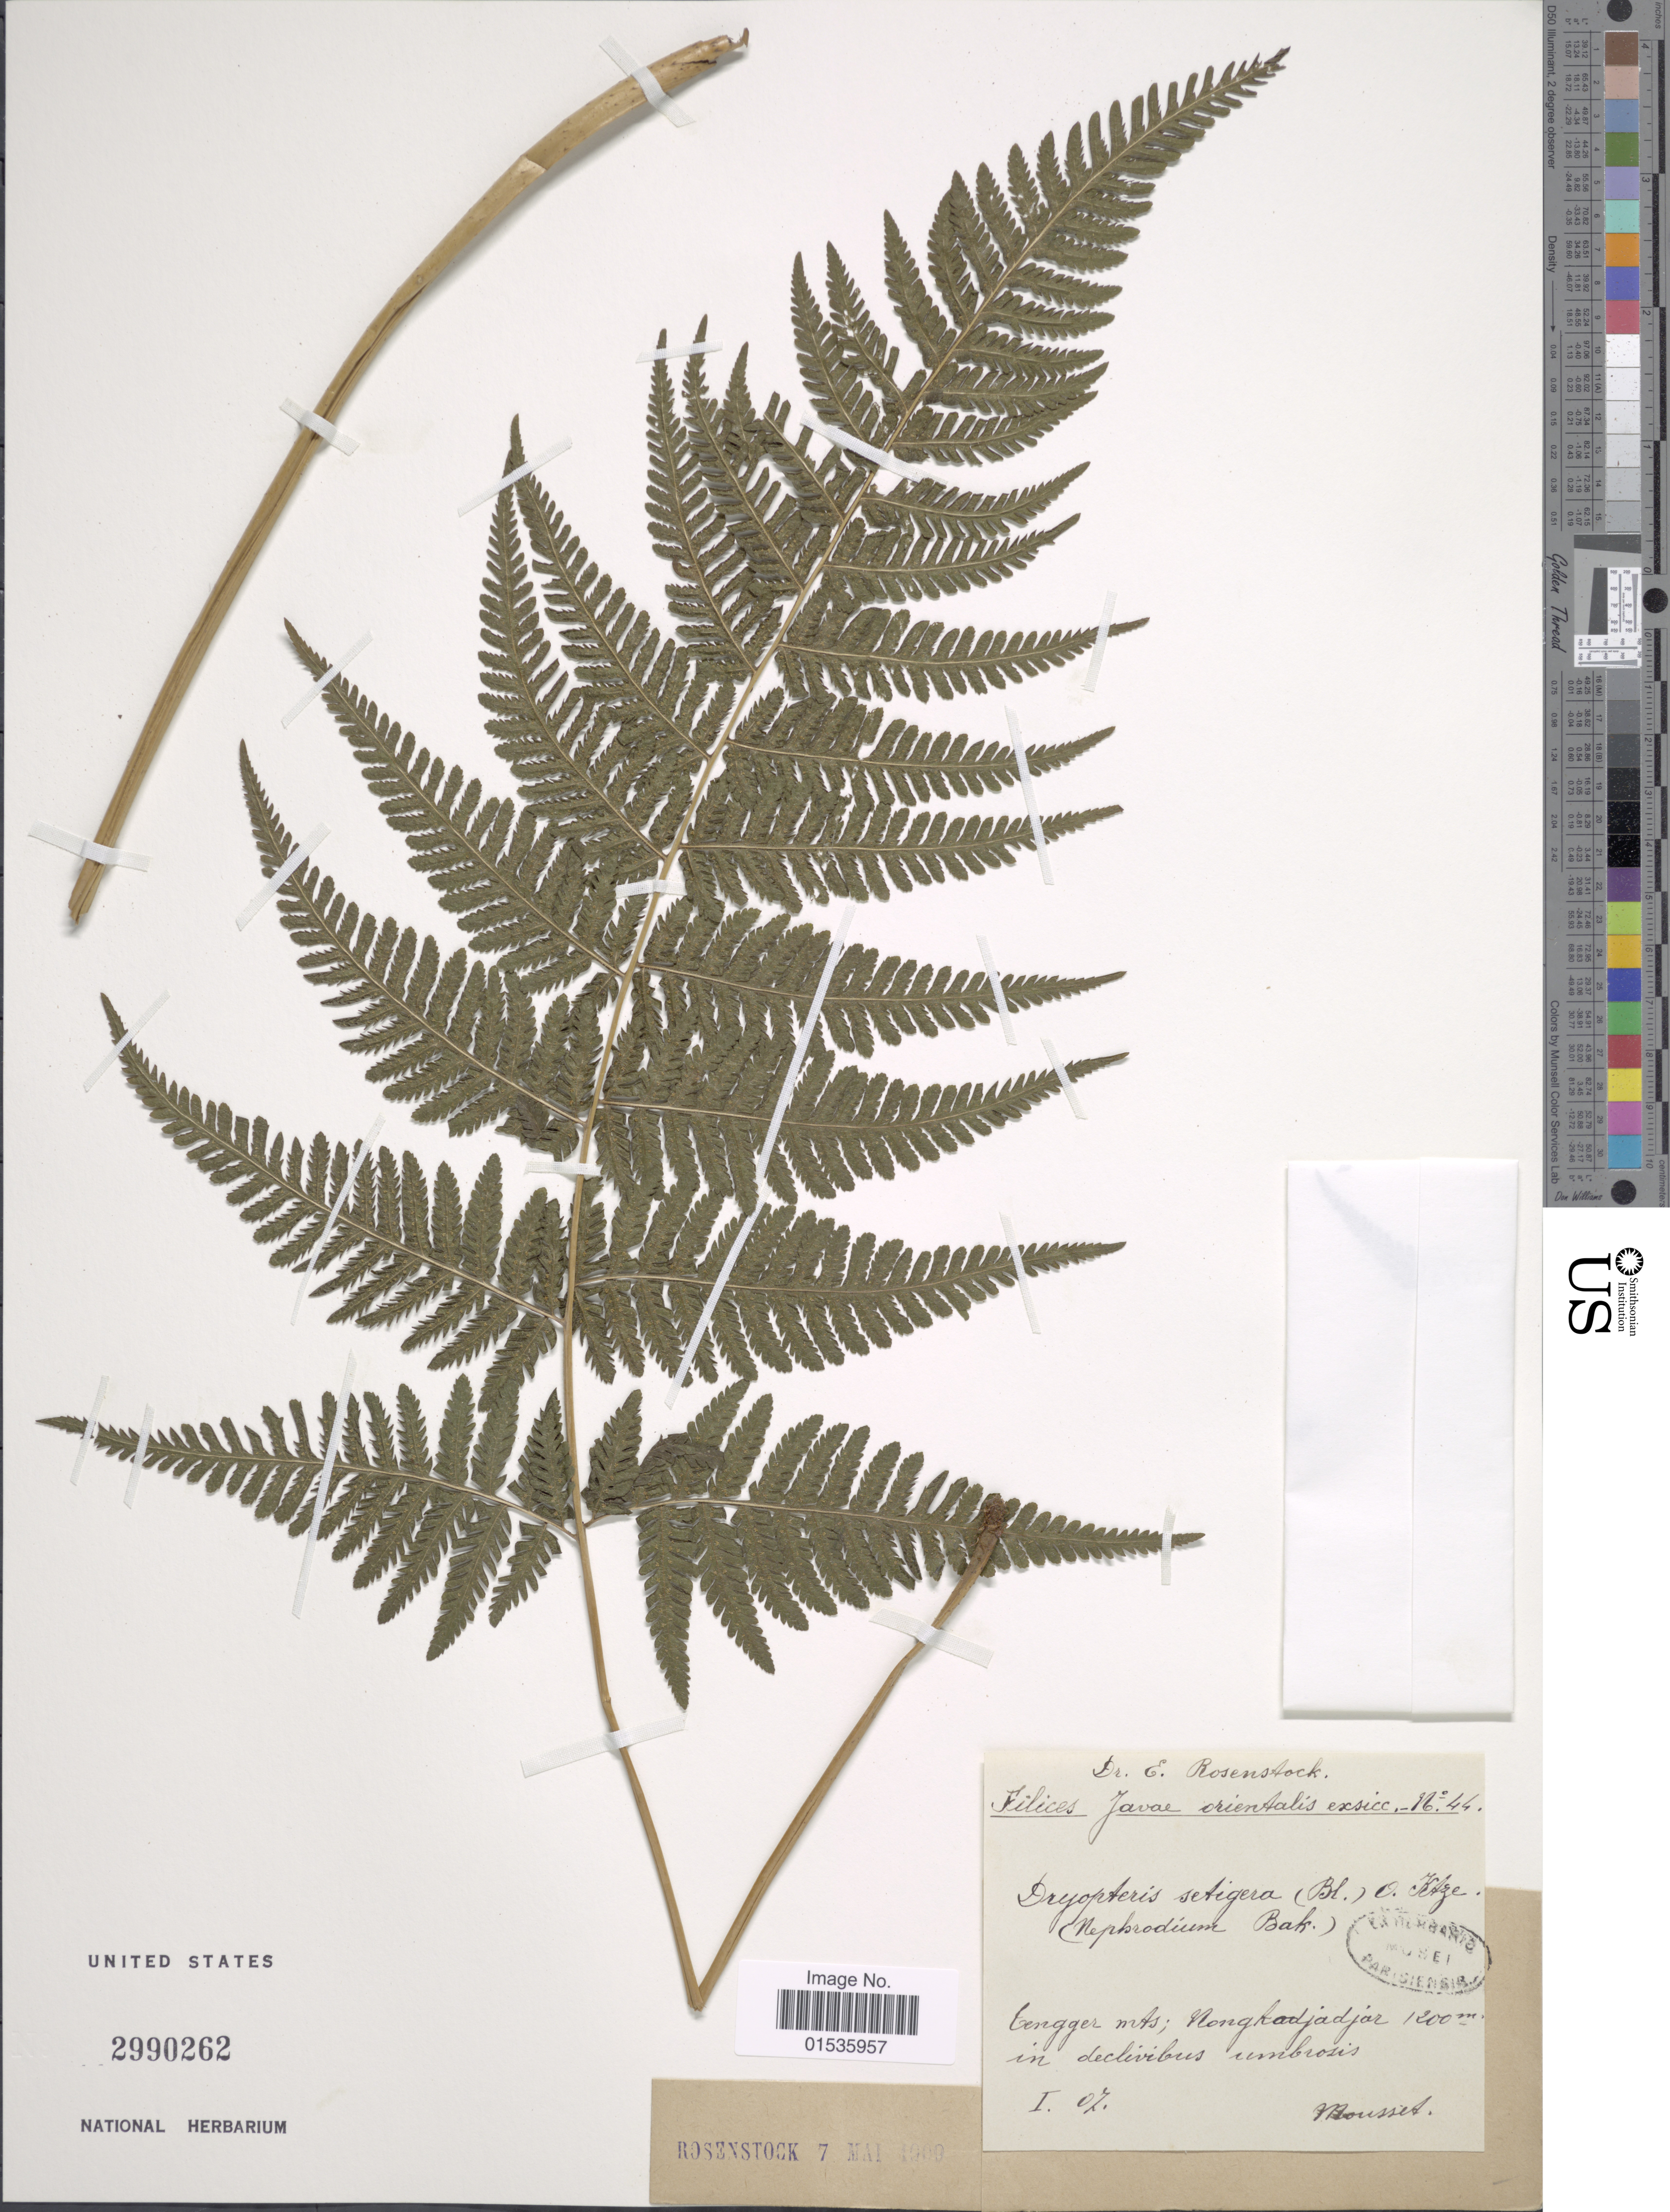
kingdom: Plantae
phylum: Tracheophyta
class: Polypodiopsida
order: Polypodiales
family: Thelypteridaceae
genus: Macrothelypteris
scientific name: Macrothelypteris setigera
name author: (Gaudich.) Ching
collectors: Mousset, --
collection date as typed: Transcribed d/m/y: /1/7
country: Indonesia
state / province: Java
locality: Tengger mts; Nong Kodjadjar in declivibus umbrosis.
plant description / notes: Corrected "Tenggar mts; Nongkadjadjar" to Tengger mts; Nong Kodjadjar.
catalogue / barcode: US 2990262